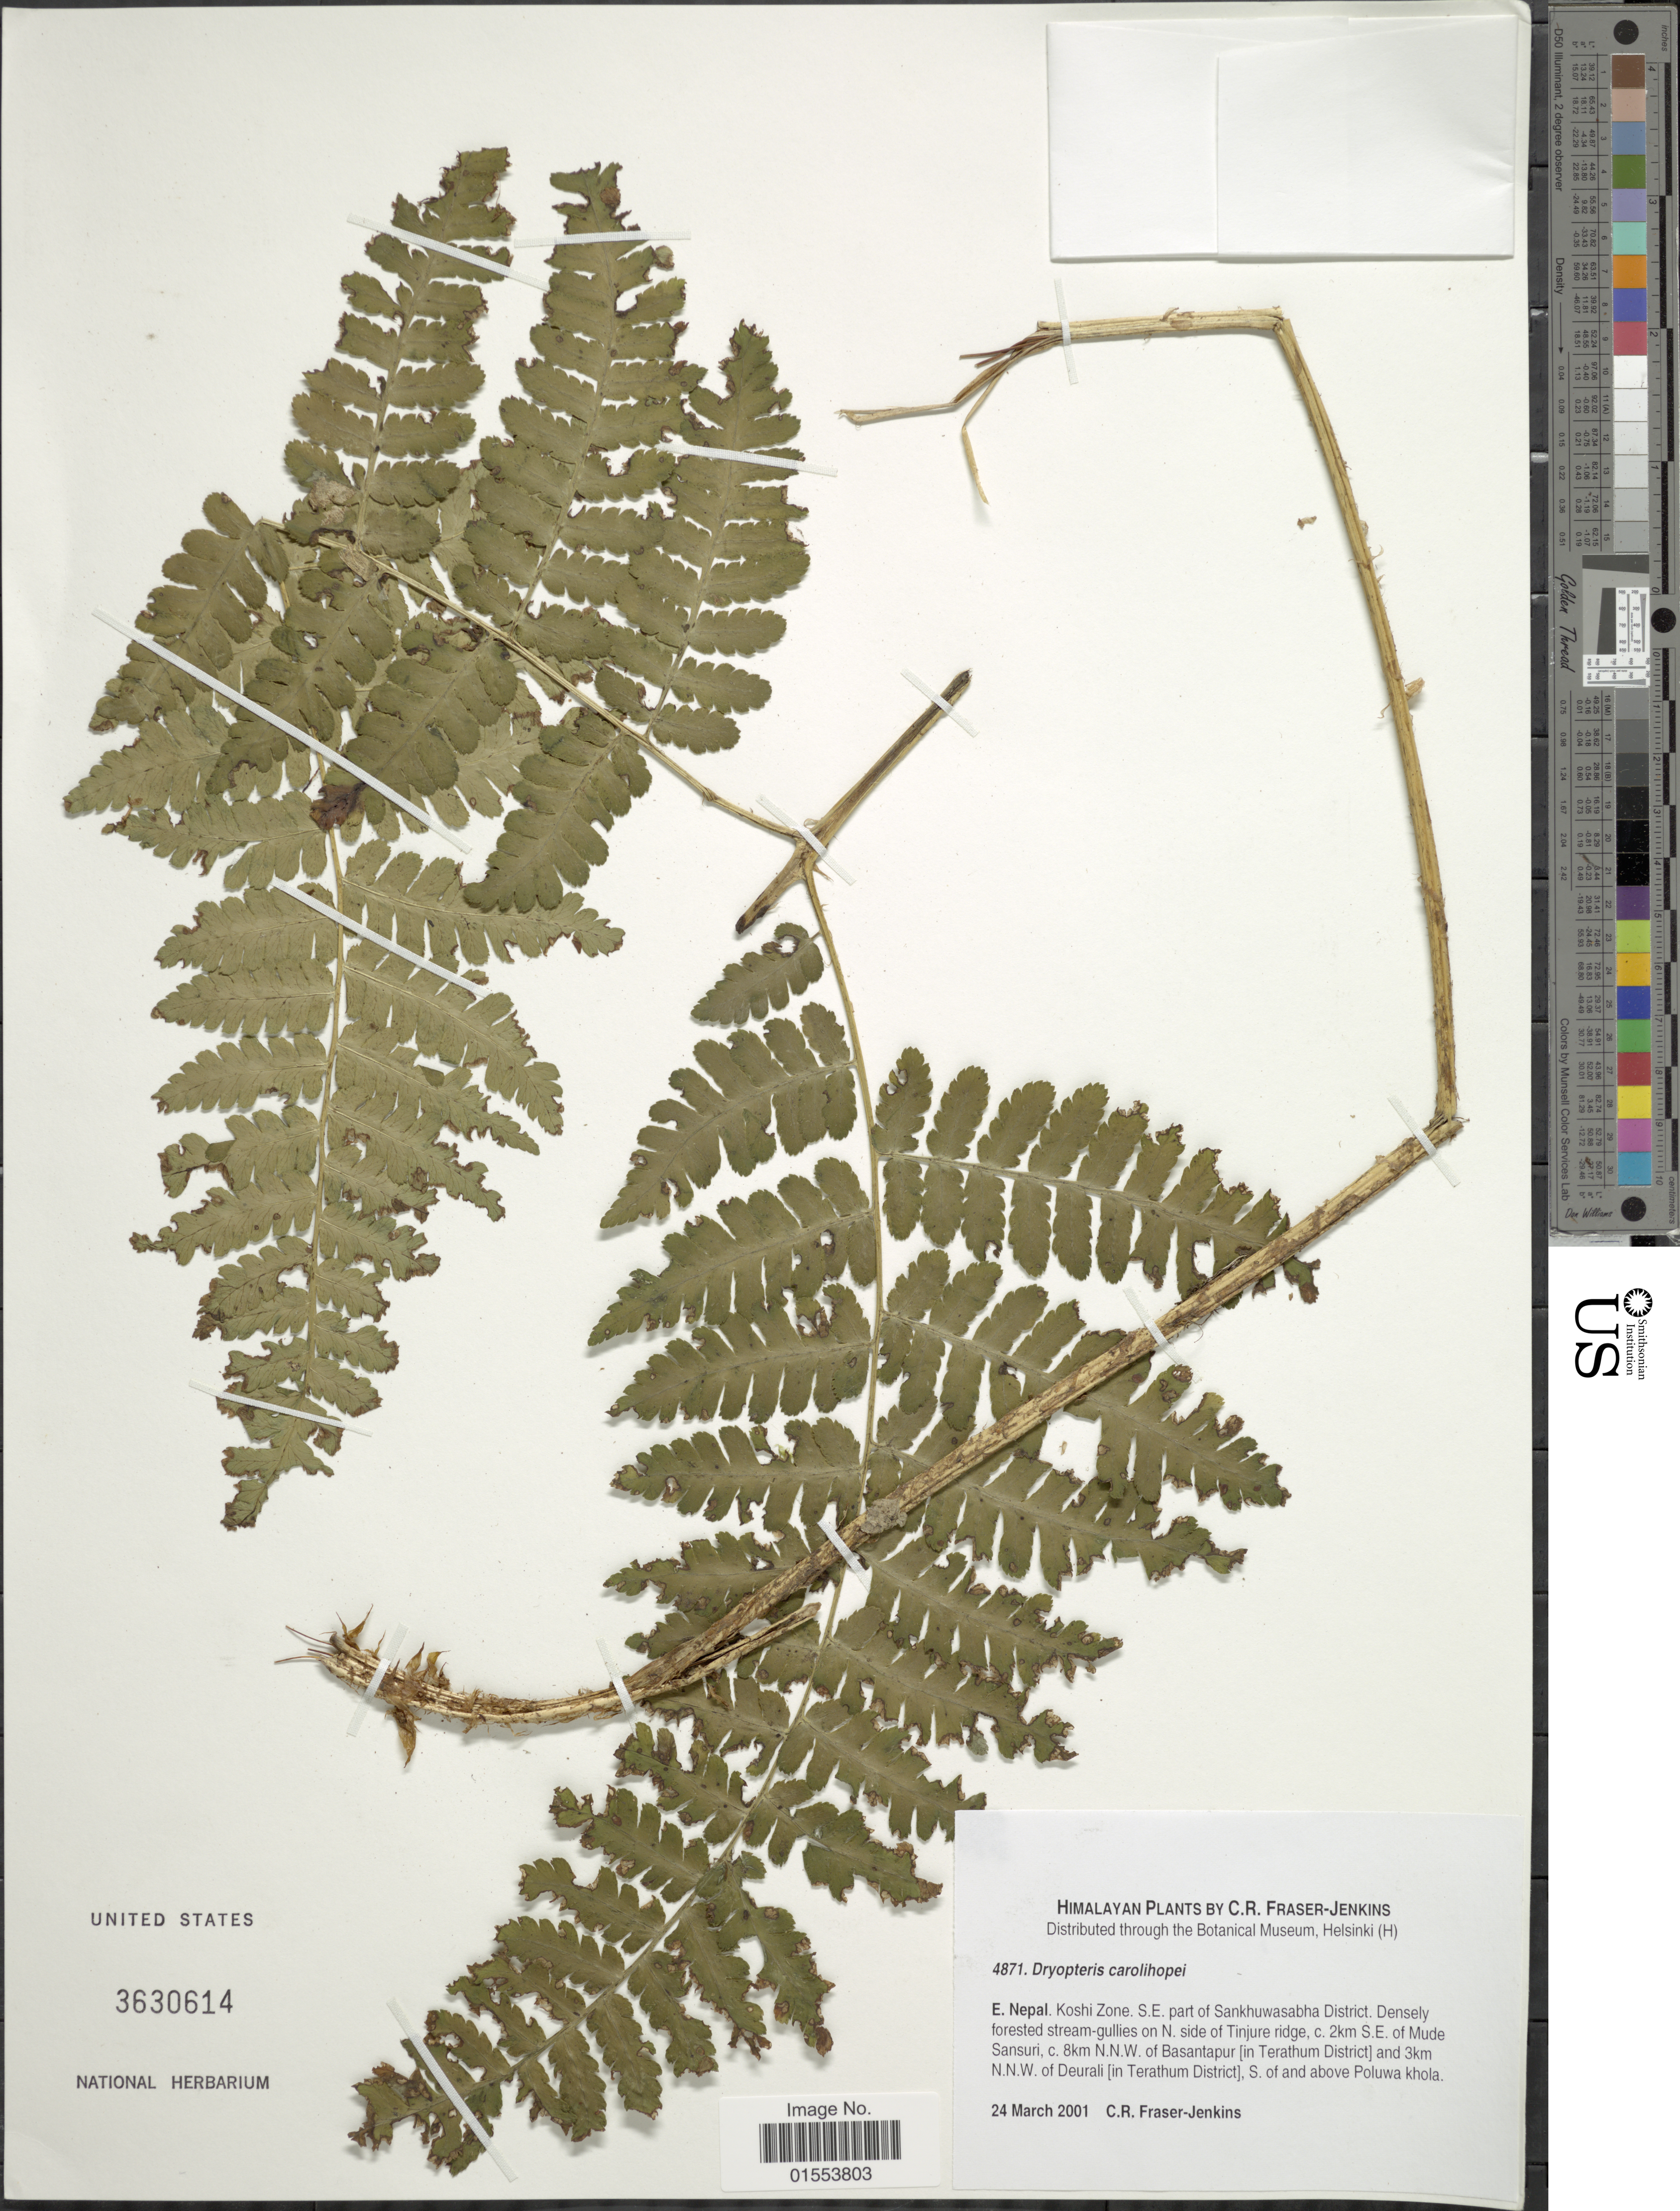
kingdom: Plantae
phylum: Tracheophyta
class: Polypodiopsida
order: Polypodiales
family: Dryopteridaceae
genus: Dryopteris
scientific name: Dryopteris caroli-hopei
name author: Fraser-Jenk.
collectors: C. R. Fraser-Jenkins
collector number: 4871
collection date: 2001-03-24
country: Nepal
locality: Himalayan, E.Nepal. Koshi Zone S.E. part of Sankhuwasabha District. On N. side of Tinjure ridge, c. 2km S.E. of Mude Sansuri, c. 8km N.N.W. of Basantapur [in Terathum District] and km N.N.W of Deyrali[ in Terathum District], S. and above Poluwa khola.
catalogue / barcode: US 3630614